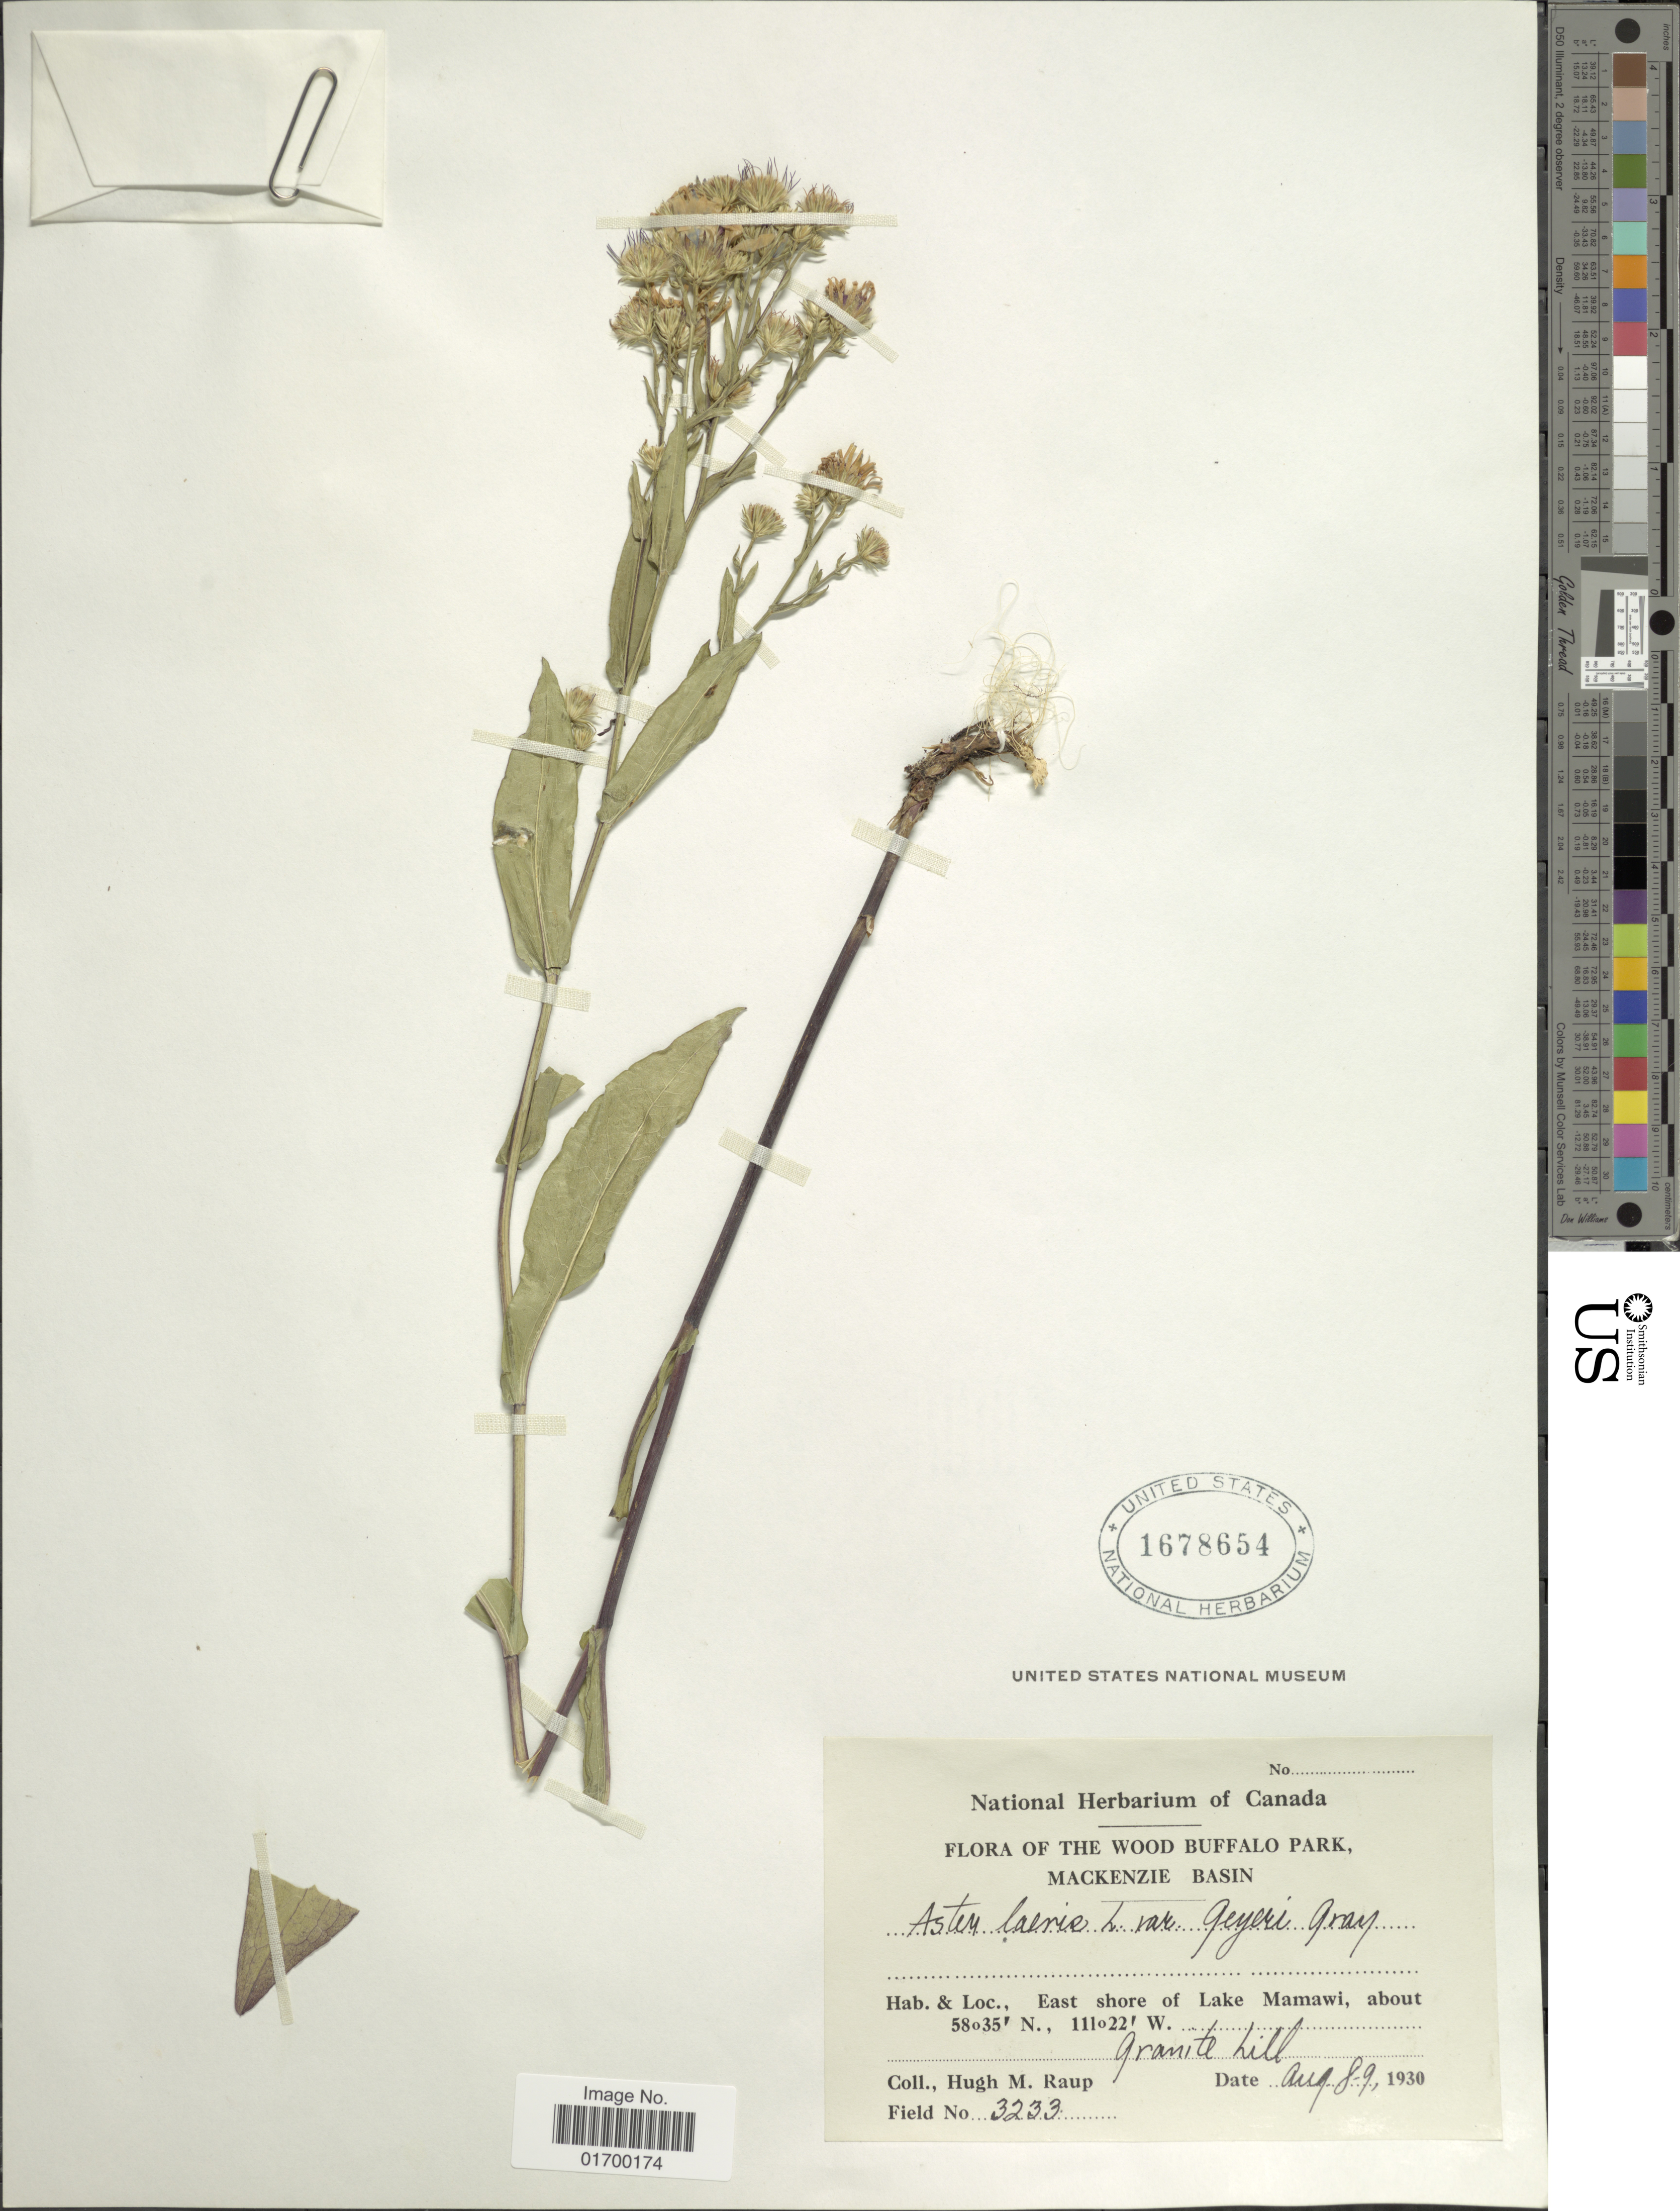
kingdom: Plantae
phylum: Tracheophyta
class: Magnoliopsida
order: Asterales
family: Asteraceae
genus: Symphyotrichum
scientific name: Symphyotrichum laeve var. geyeri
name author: (A. Gray) G.L. Nesom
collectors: H. Raup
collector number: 3233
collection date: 1930-08-08/1930-08-09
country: Canada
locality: The Wood Buffalo Park, Mackenzie Basin, East shore of Lake Mamawi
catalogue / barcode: US 1678654